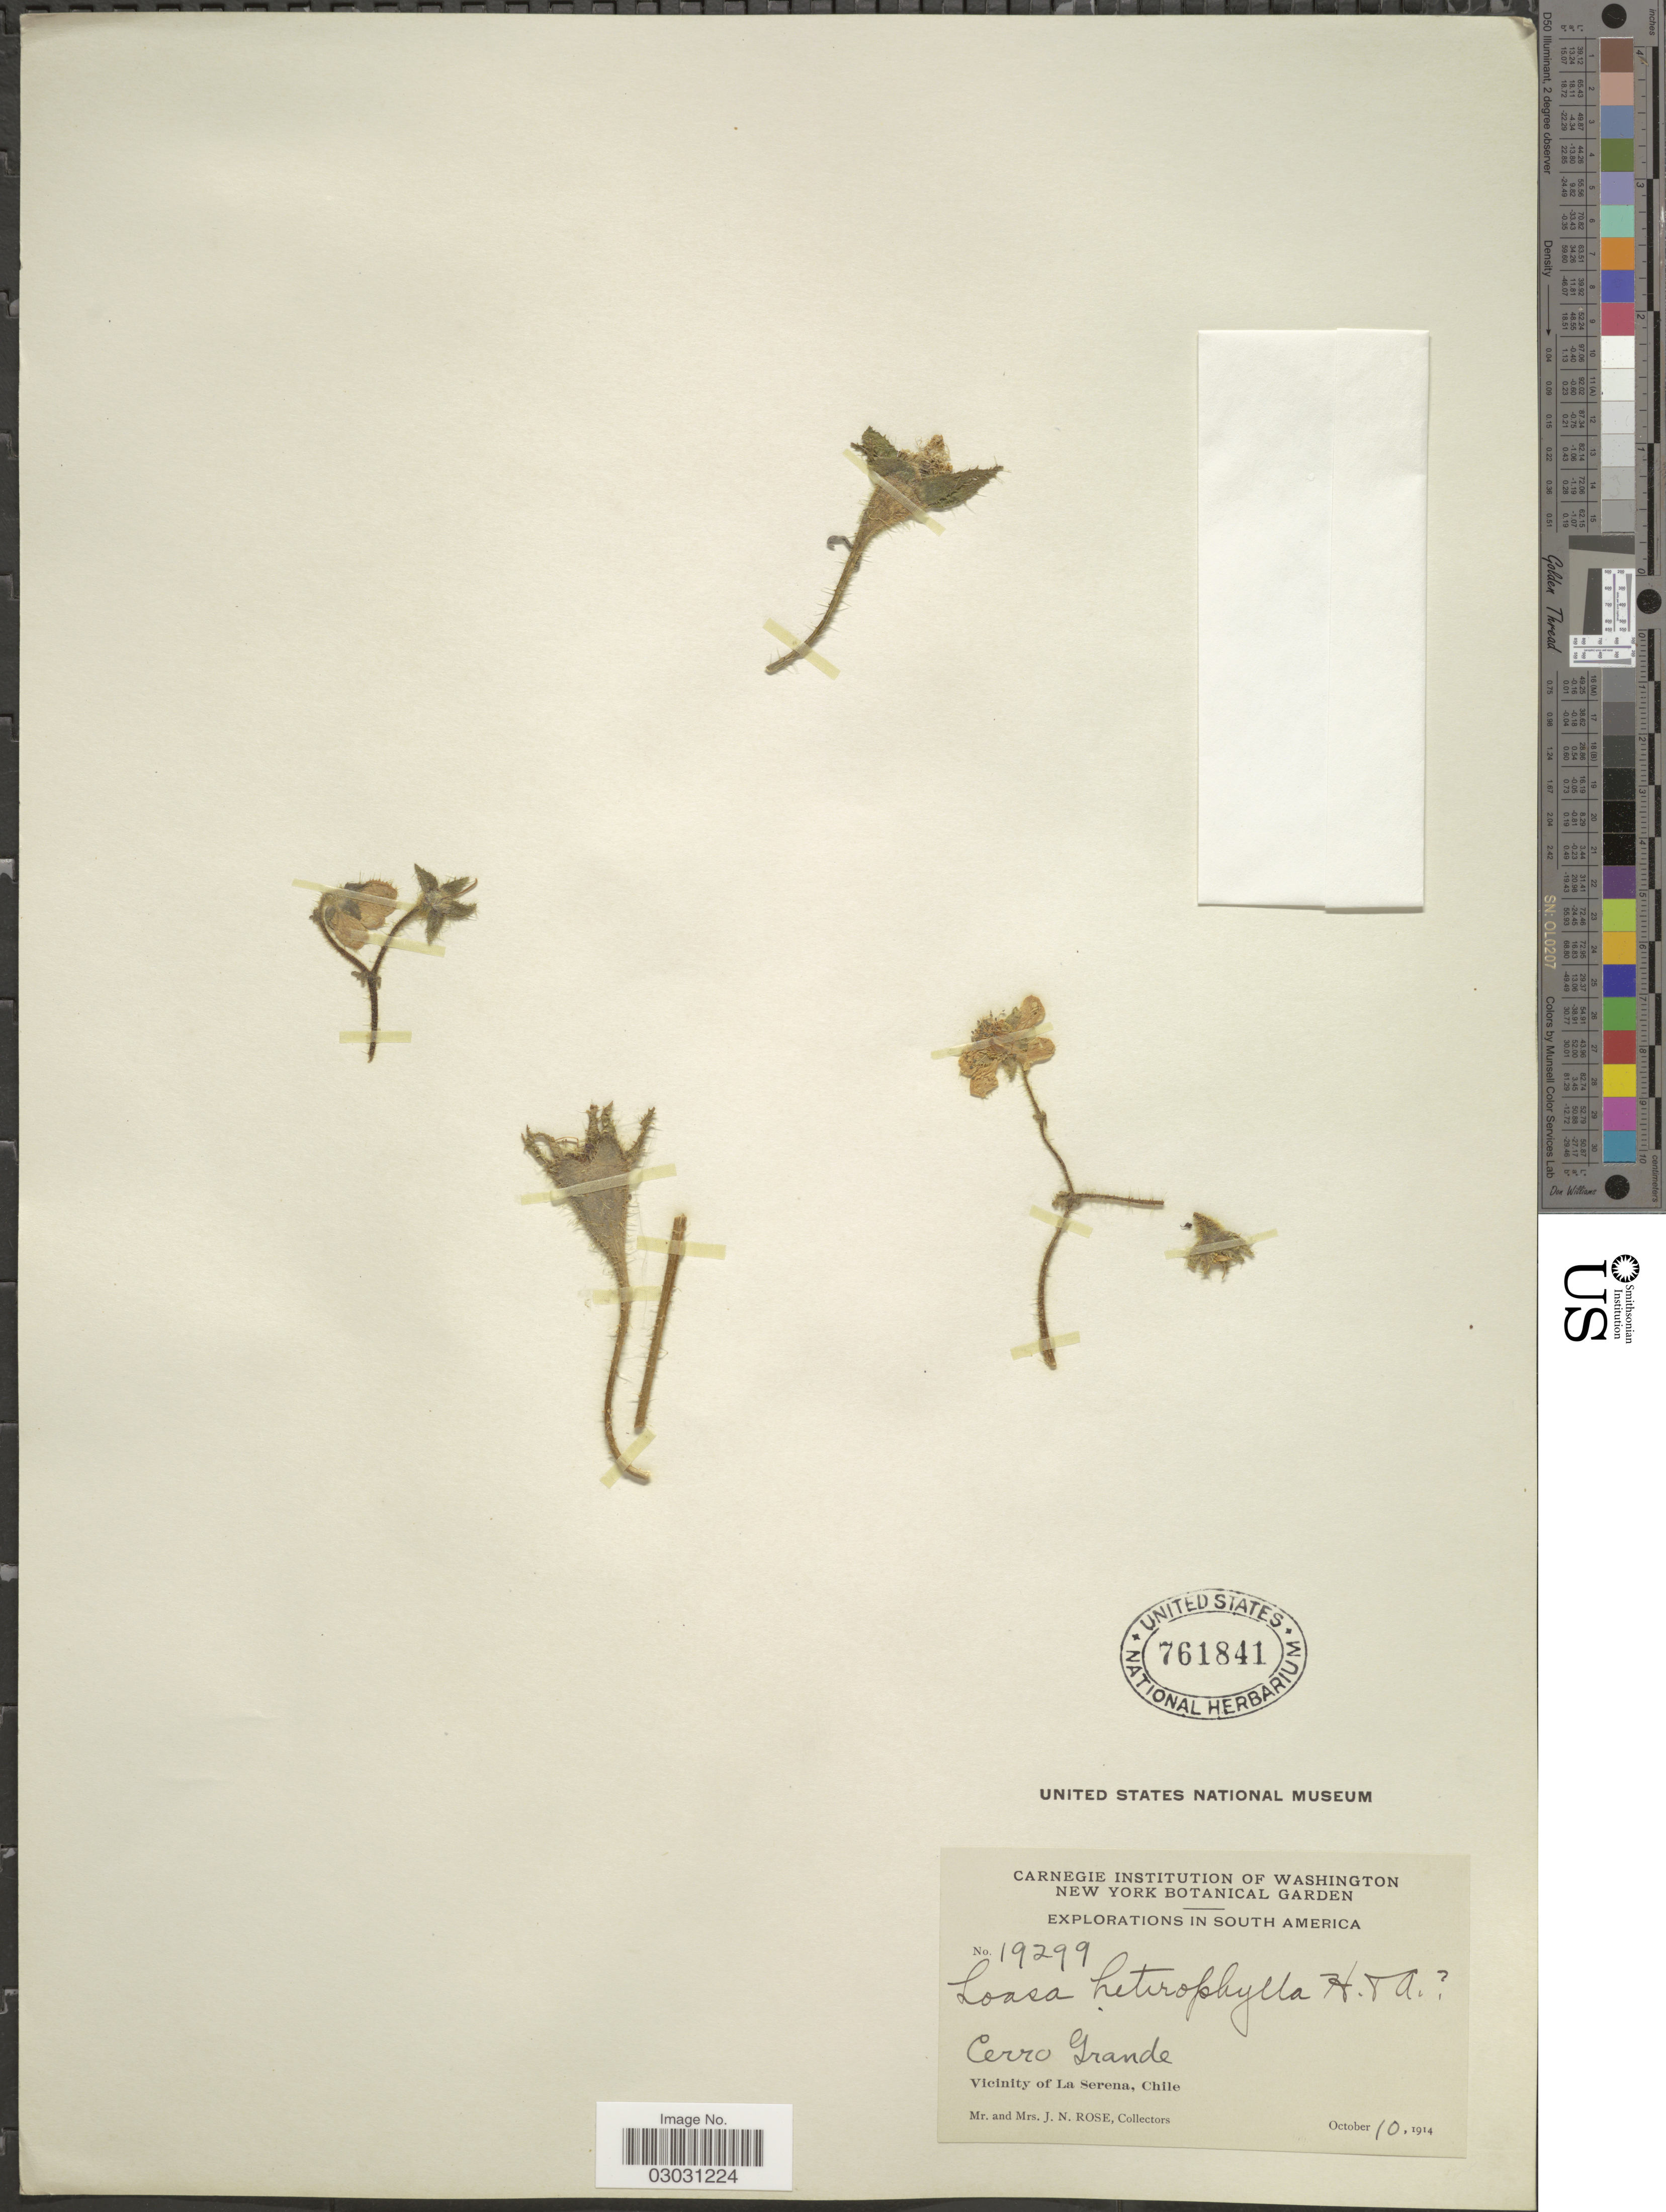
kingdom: Plantae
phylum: Tracheophyta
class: Magnoliopsida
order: Cornales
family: Loasaceae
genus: Loasa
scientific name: Loasa heterophylla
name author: Hook. & Arn.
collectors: J. N. Rose & L. B. Rose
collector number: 19299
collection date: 1914-10-10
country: Chile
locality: Cerro Grande, Vicinity of La Serena, Chile.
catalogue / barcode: US 761841